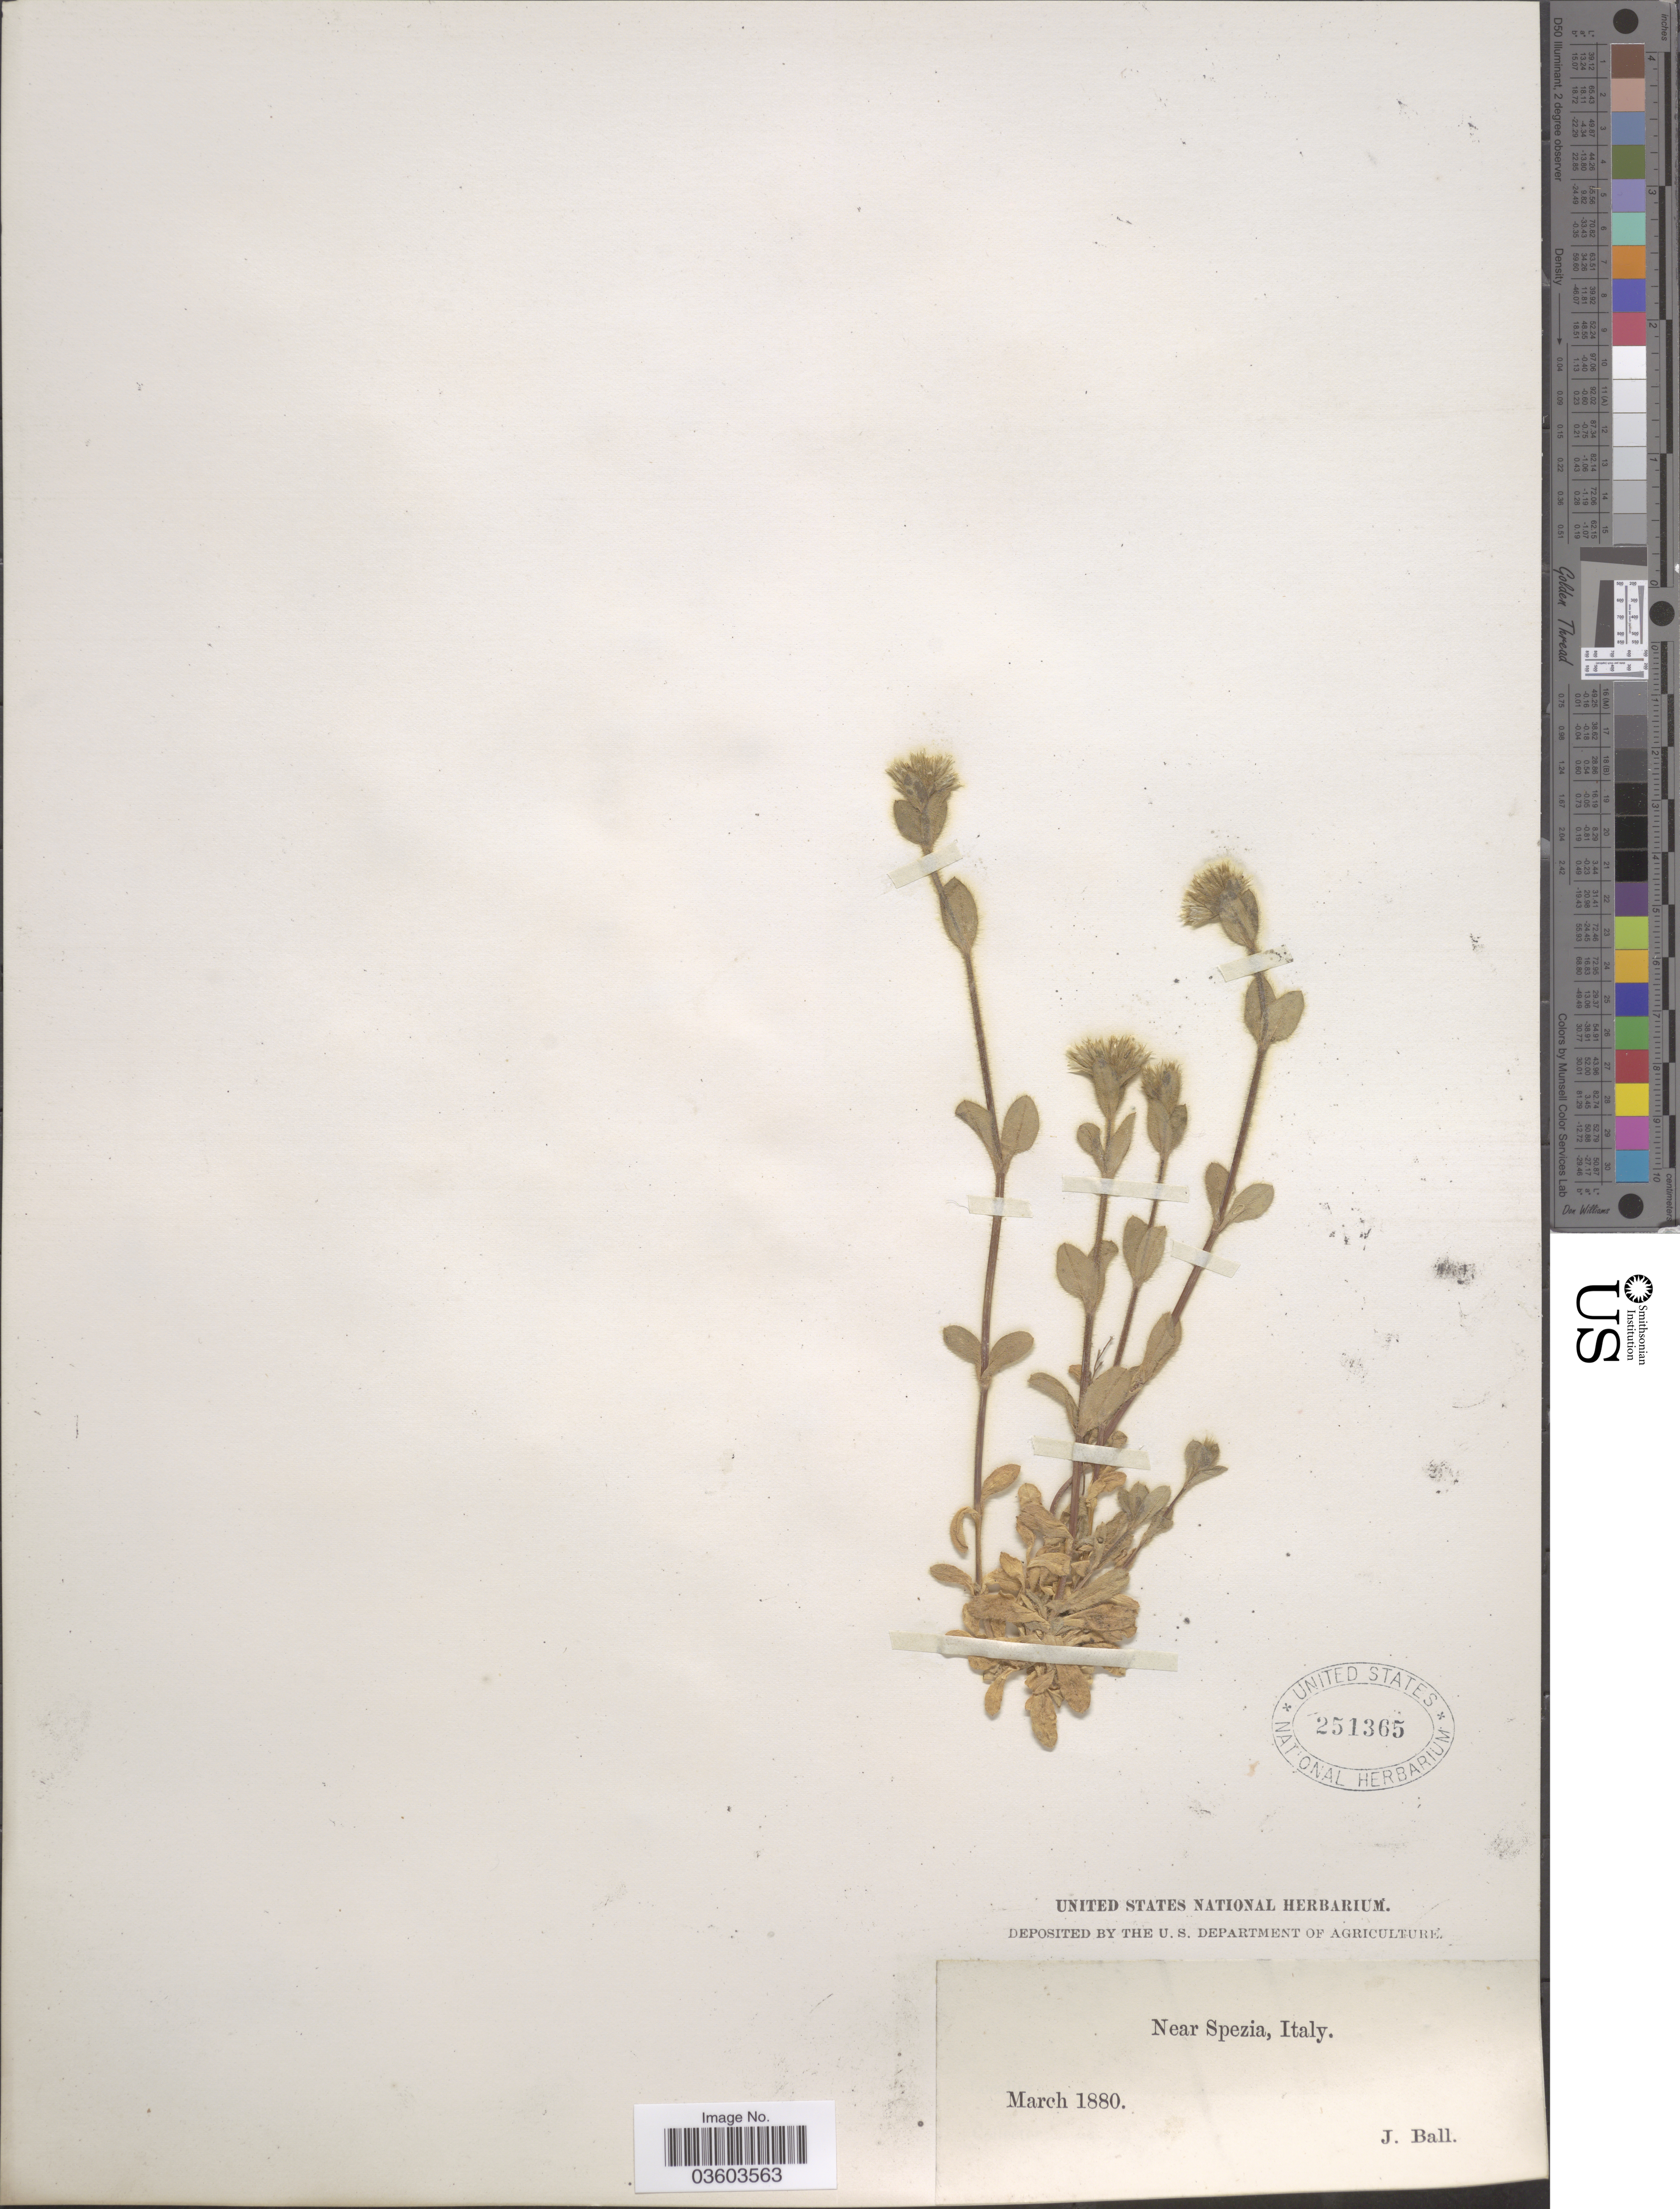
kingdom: Plantae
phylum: Tracheophyta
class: Magnoliopsida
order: Caryophyllales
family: Caryophyllaceae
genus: Cerastium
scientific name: Cerastium sp.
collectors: J. Ball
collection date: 1880-03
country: Italy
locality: Near Spezia.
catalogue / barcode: US 251365